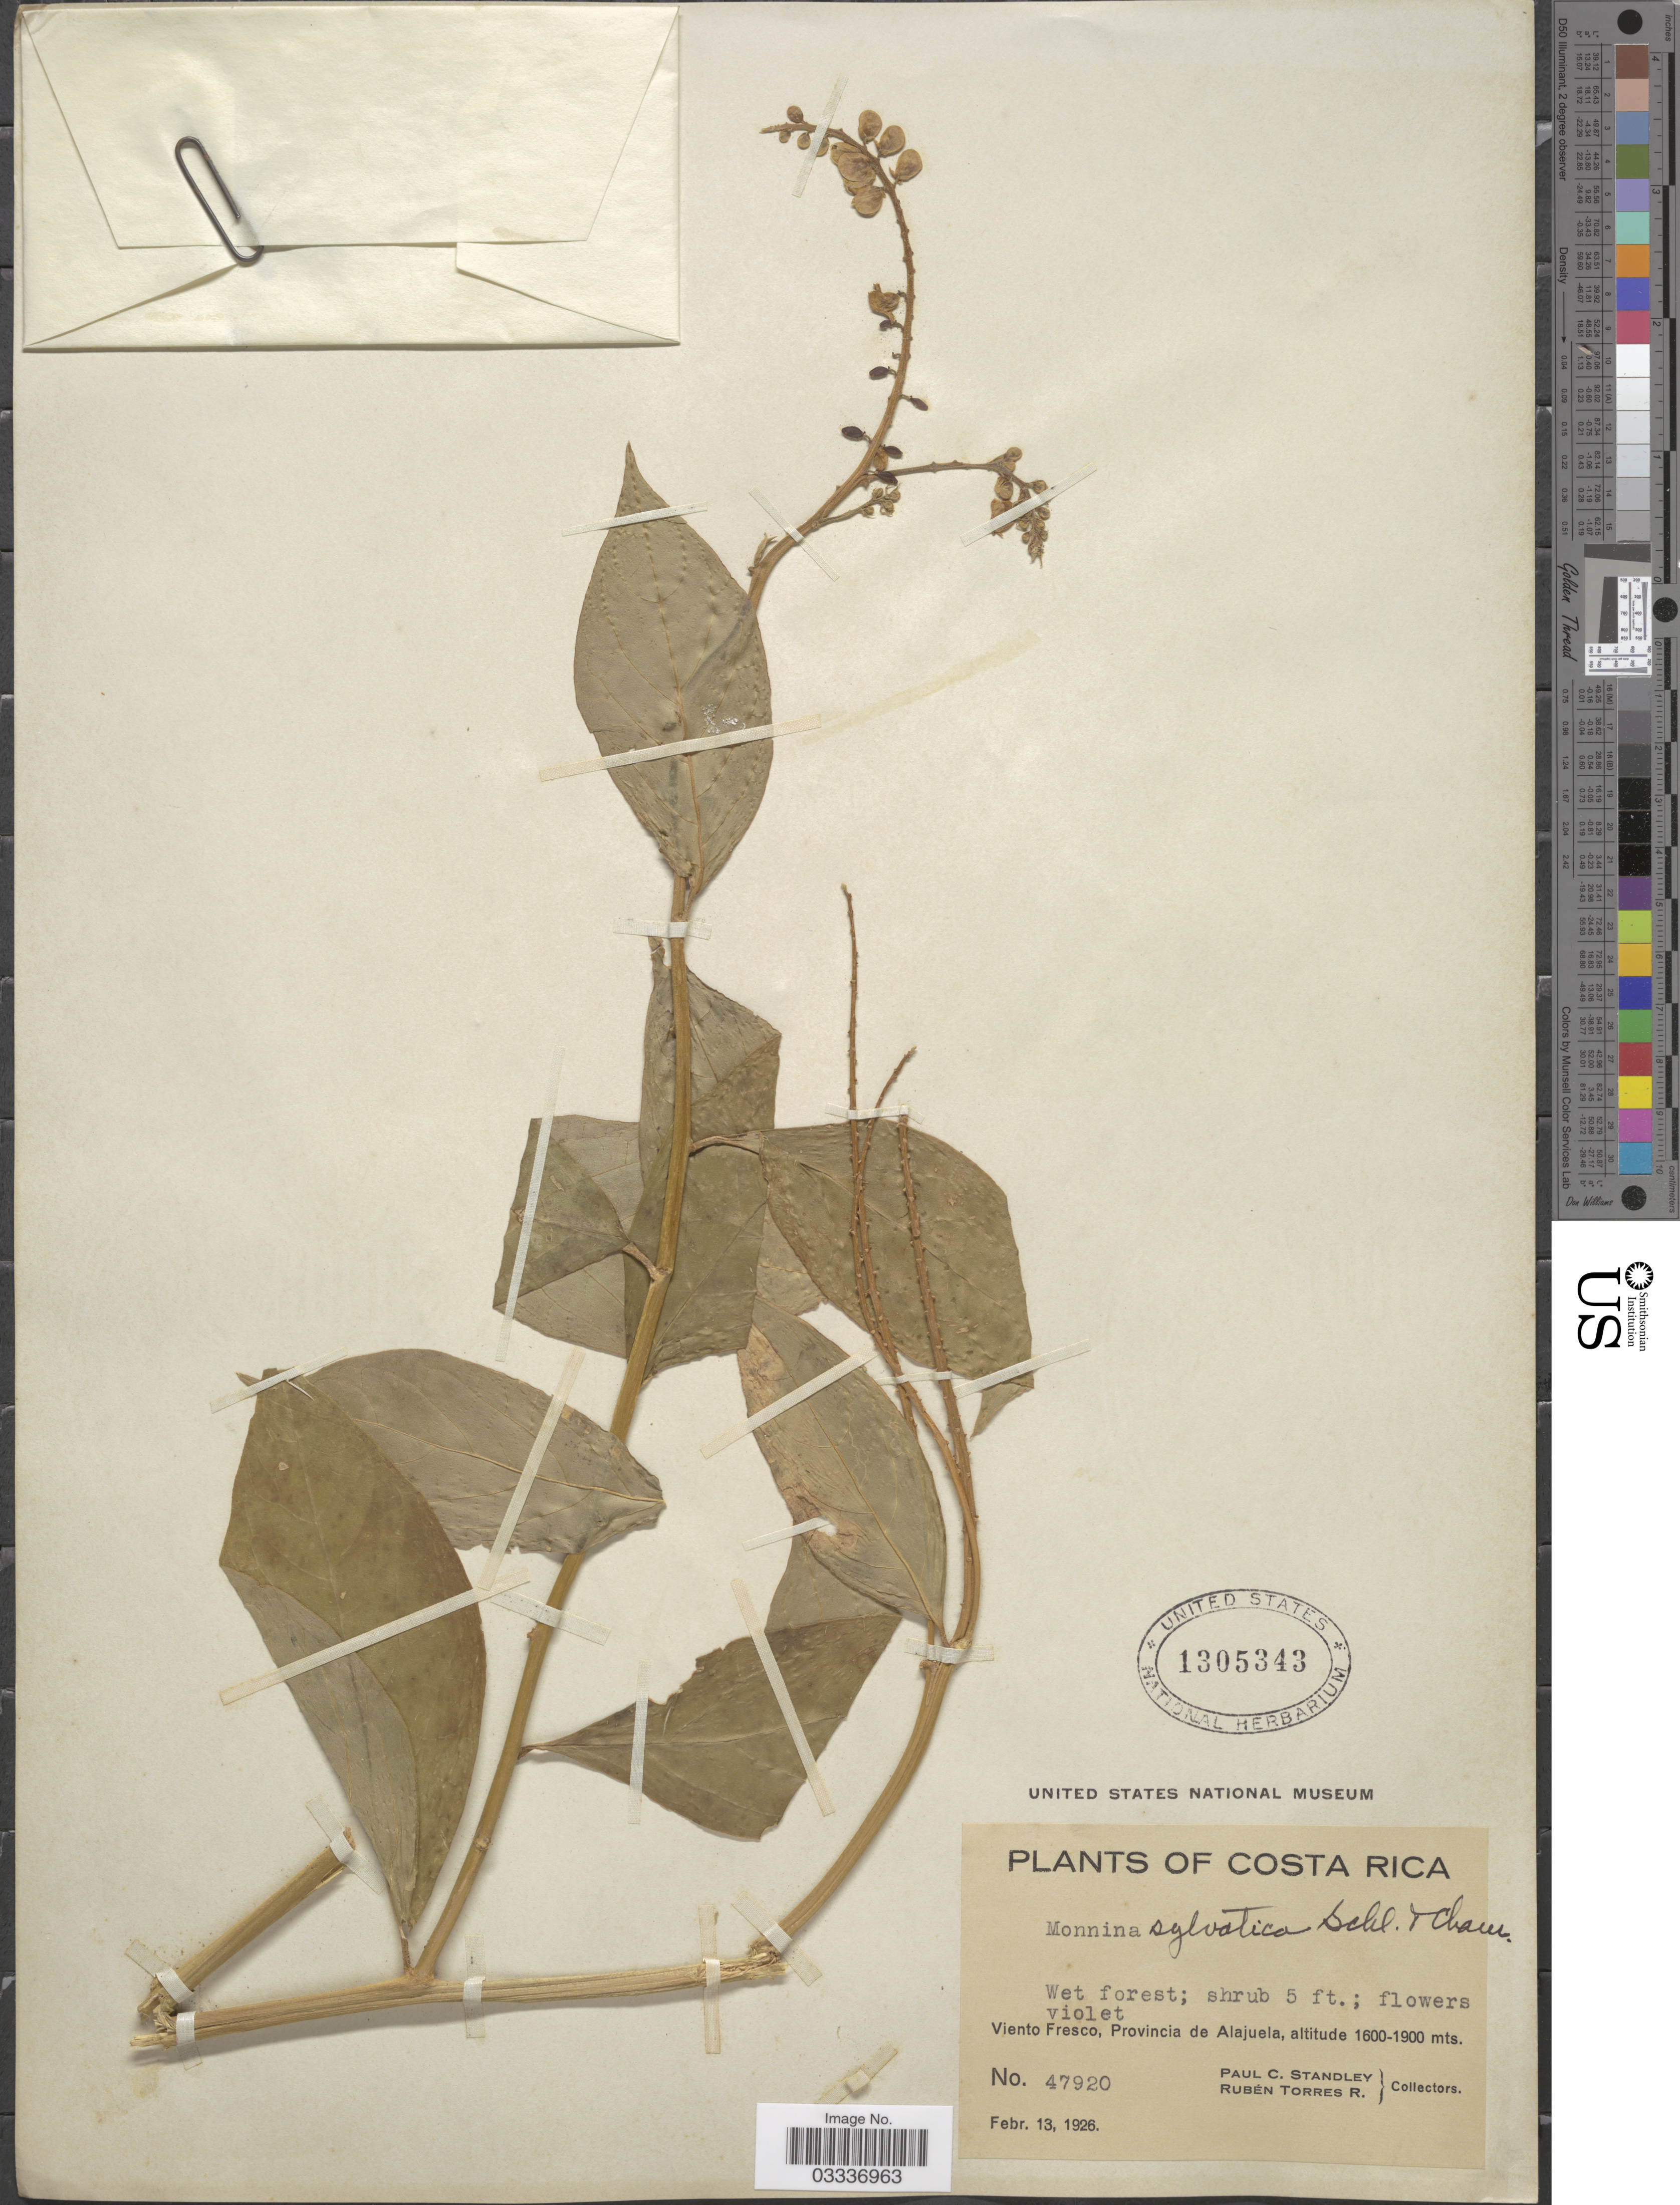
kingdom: Plantae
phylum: Tracheophyta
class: Magnoliopsida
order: Fabales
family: Polygalaceae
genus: Monnina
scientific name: Monnina sylvatica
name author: Schltdl. & Cham.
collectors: P. C. Standley & R. Torres Rojas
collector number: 47920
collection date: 1926-02-13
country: Costa Rica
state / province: Alajuela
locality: Viento Fresco.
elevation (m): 1600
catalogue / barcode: US 1305343